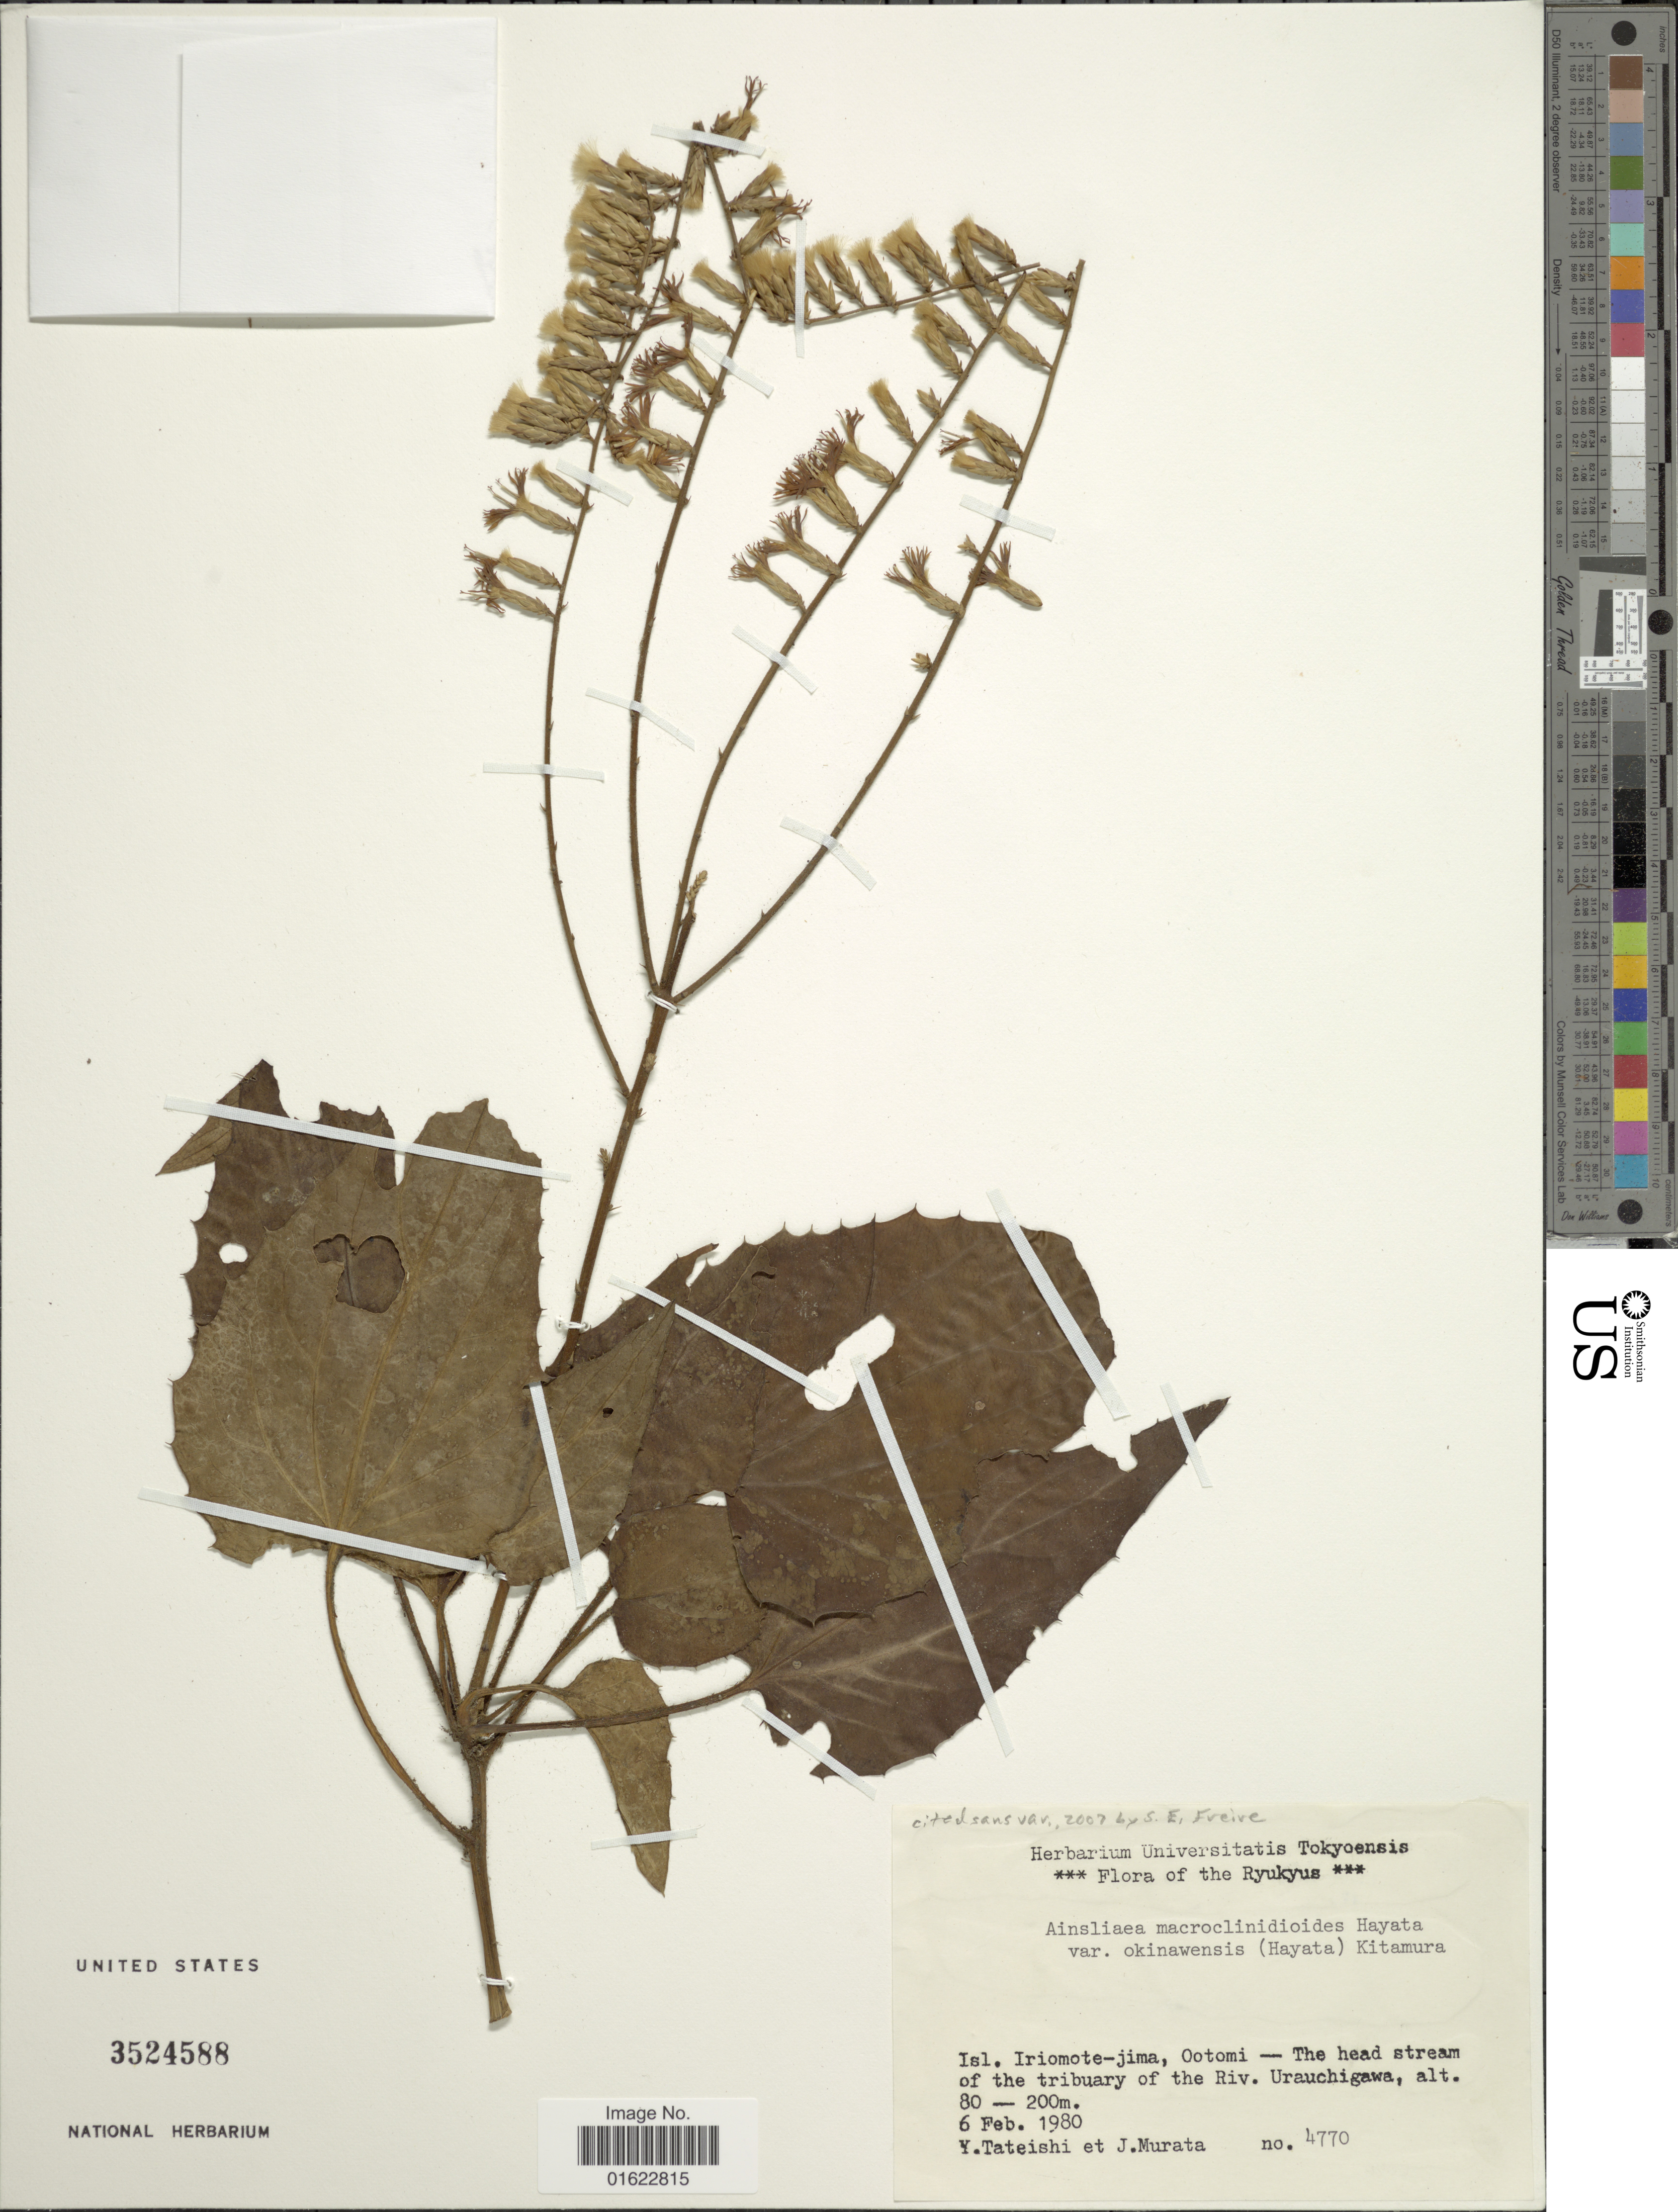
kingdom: Plantae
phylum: Tracheophyta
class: Magnoliopsida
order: Asterales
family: Asteraceae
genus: Ainsliaea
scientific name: Ainsliaea macroclinidioides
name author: Hayata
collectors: Y. Tateishi & J. Murata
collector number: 4770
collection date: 1980-02-06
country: Japan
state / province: Okinawa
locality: Isl. Iromote-jima, Ootomi - The head stream of the tributary of the Riv. Urauchigawa. Ryukyus.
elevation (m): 80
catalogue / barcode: US 3524588